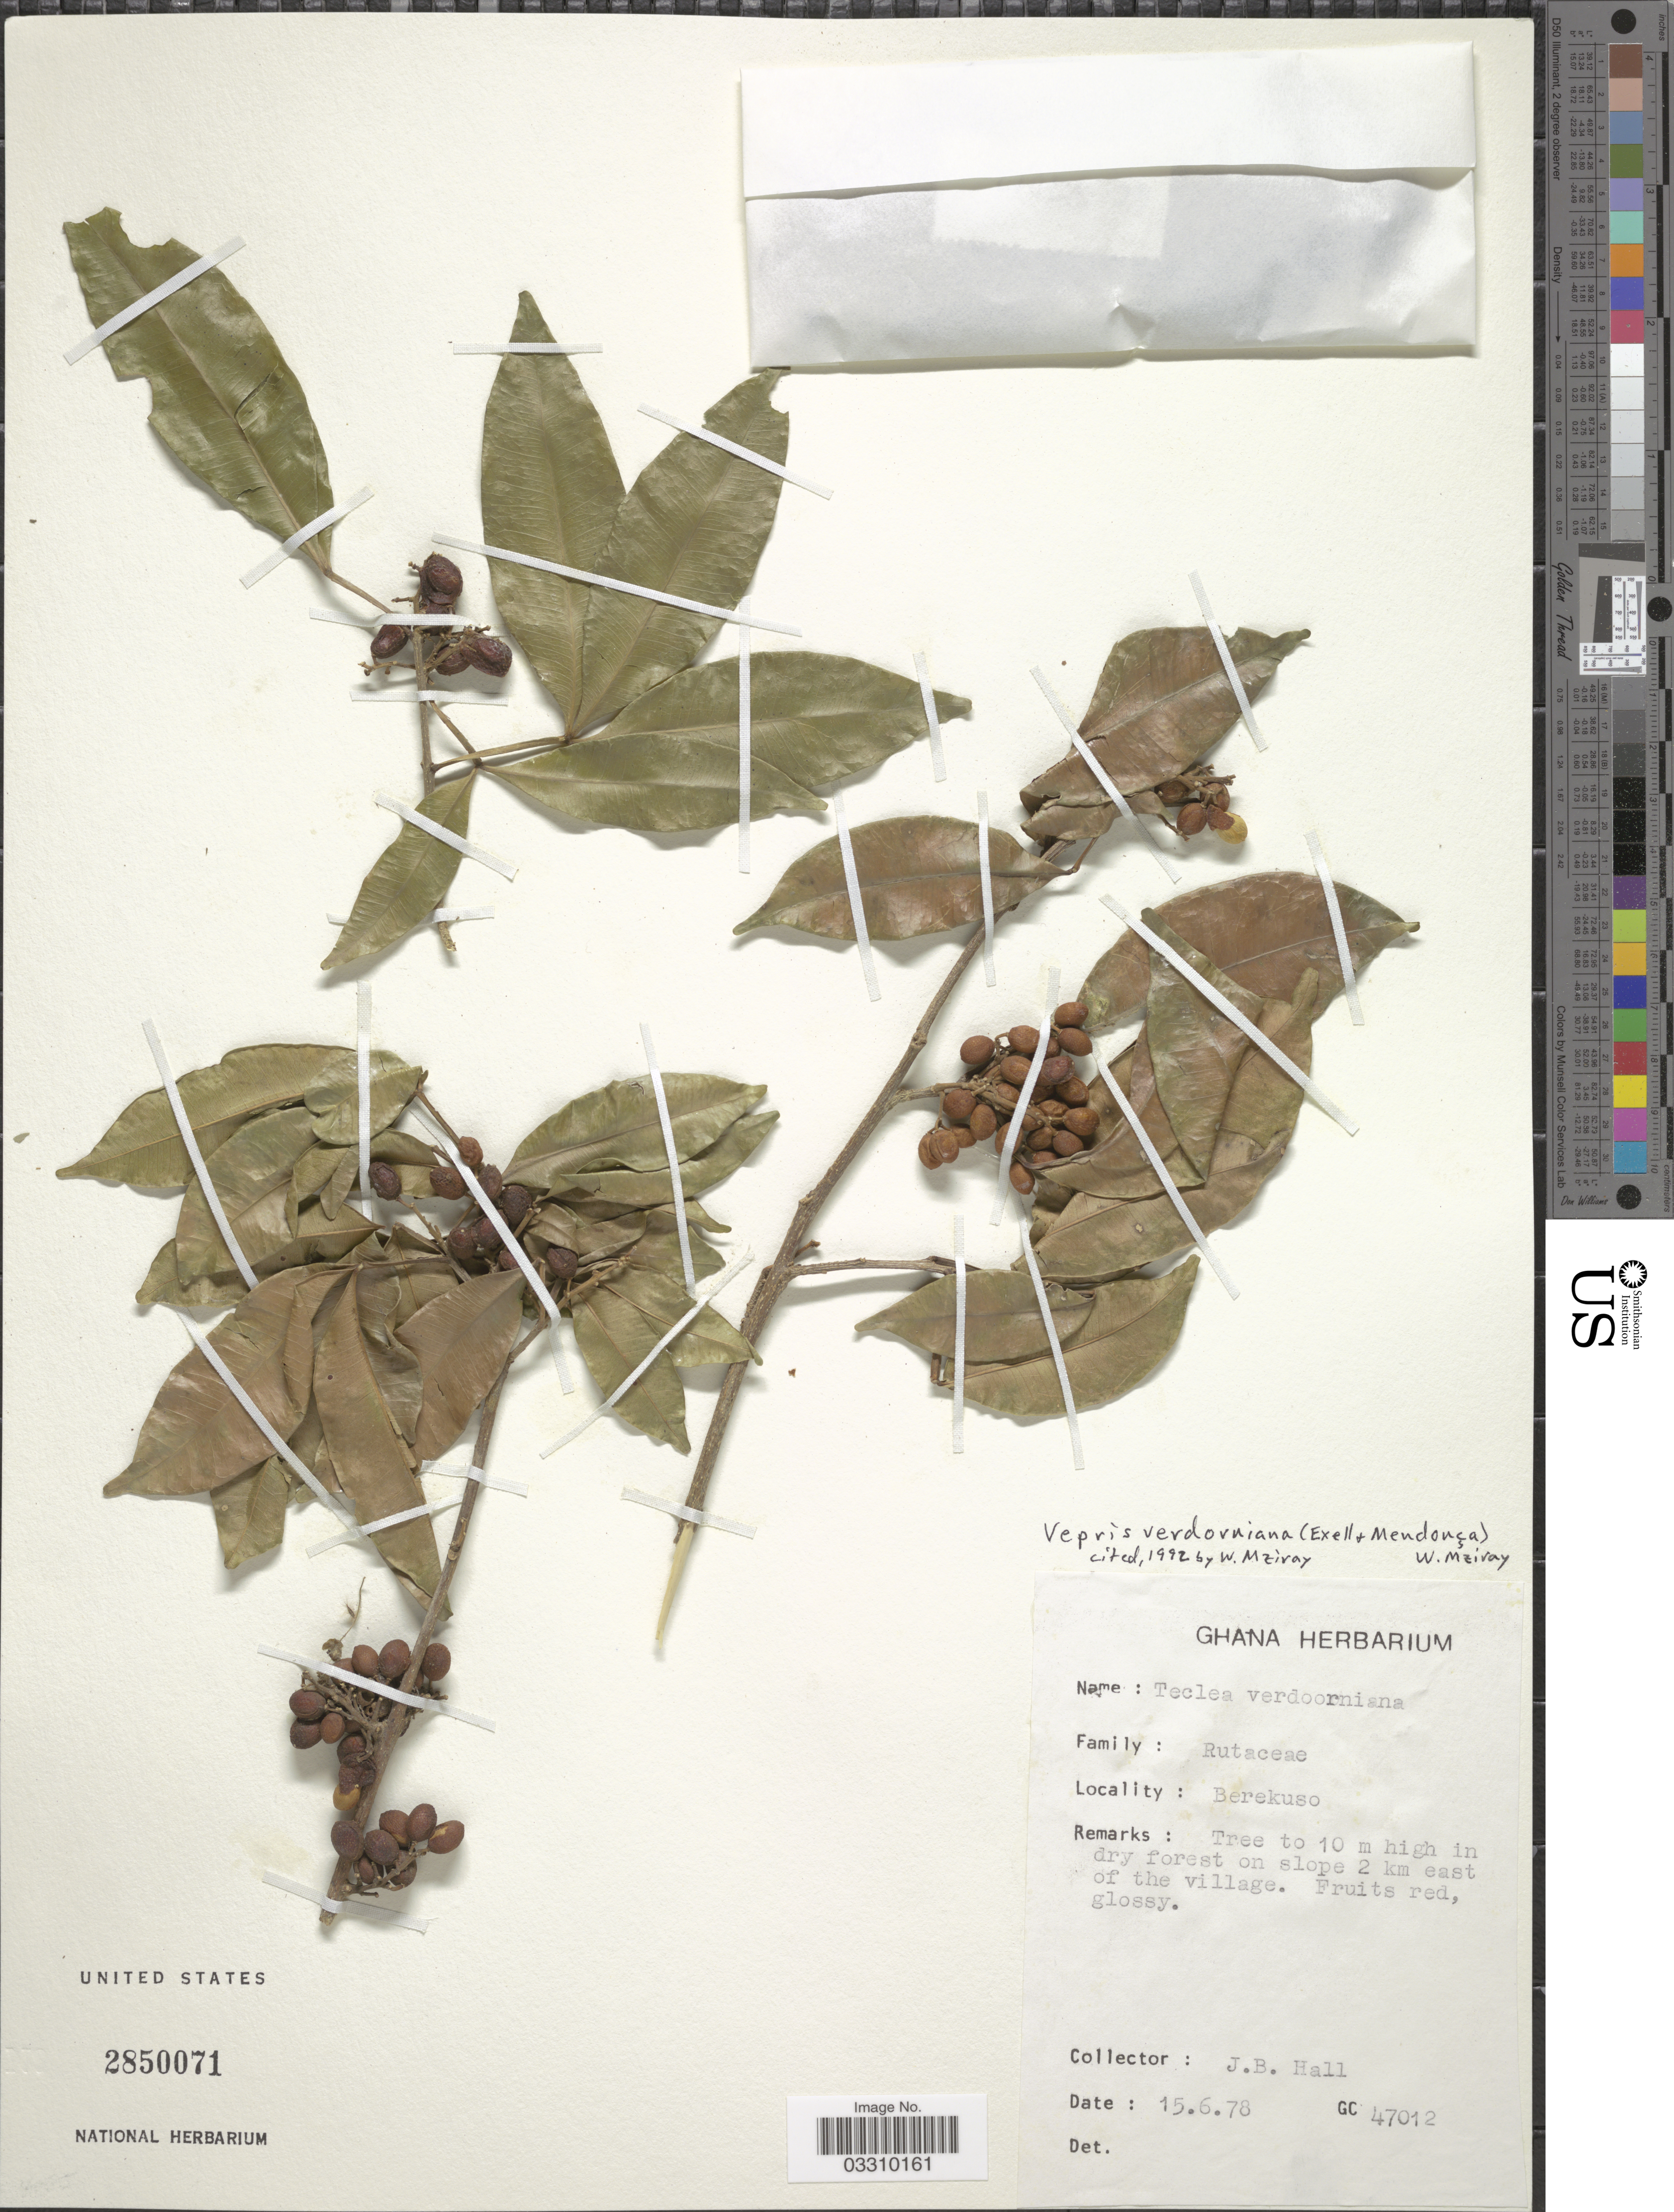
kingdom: Plantae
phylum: Tracheophyta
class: Magnoliopsida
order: Sapindales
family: Rutaceae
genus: Vepris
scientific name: Vepris verdoorniana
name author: (Exell & Mendonça) Mziray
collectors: J. Hall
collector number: GC47012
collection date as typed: Transcribed d/m/y: 15/6/78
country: Ghana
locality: Berekuso.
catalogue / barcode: US 2850071